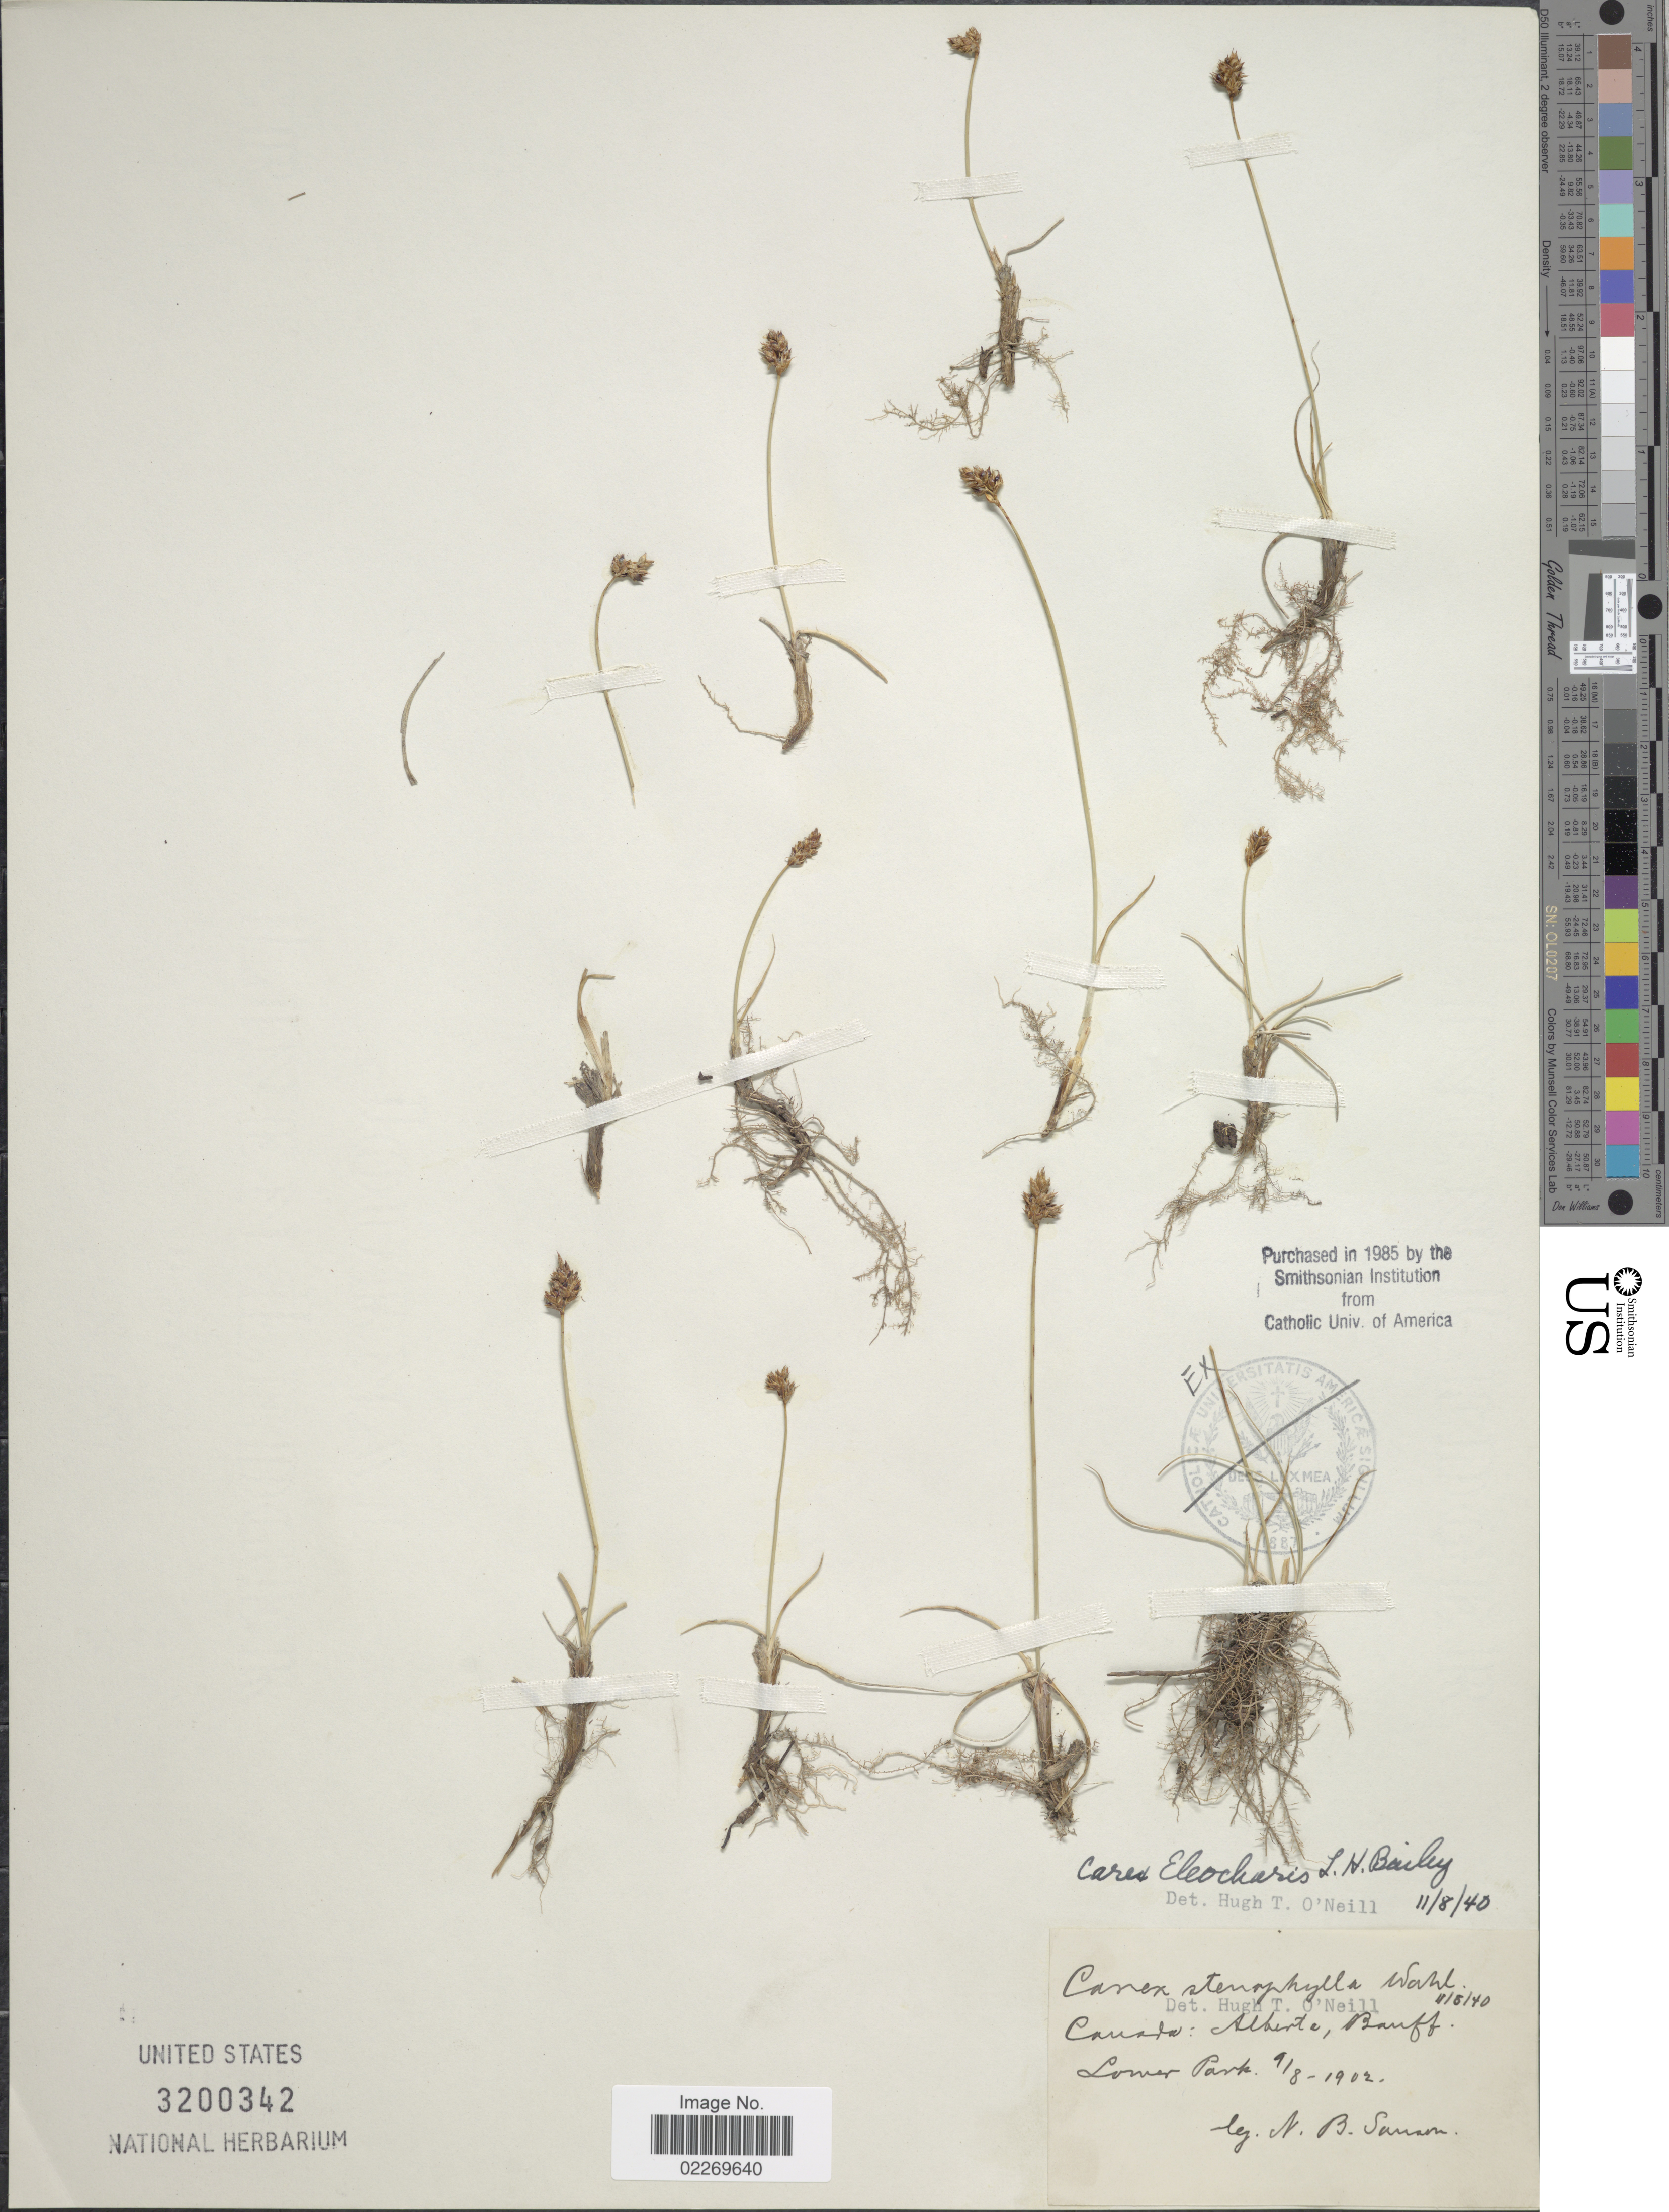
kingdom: Plantae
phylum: Tracheophyta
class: Liliopsida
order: Poales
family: Cyperaceae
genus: Carex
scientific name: Carex eleocharis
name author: L.H. Bailey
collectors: N. Sanson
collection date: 1902-09-08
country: Canada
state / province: Alberta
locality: Banff, Lower Park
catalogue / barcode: US 3200342